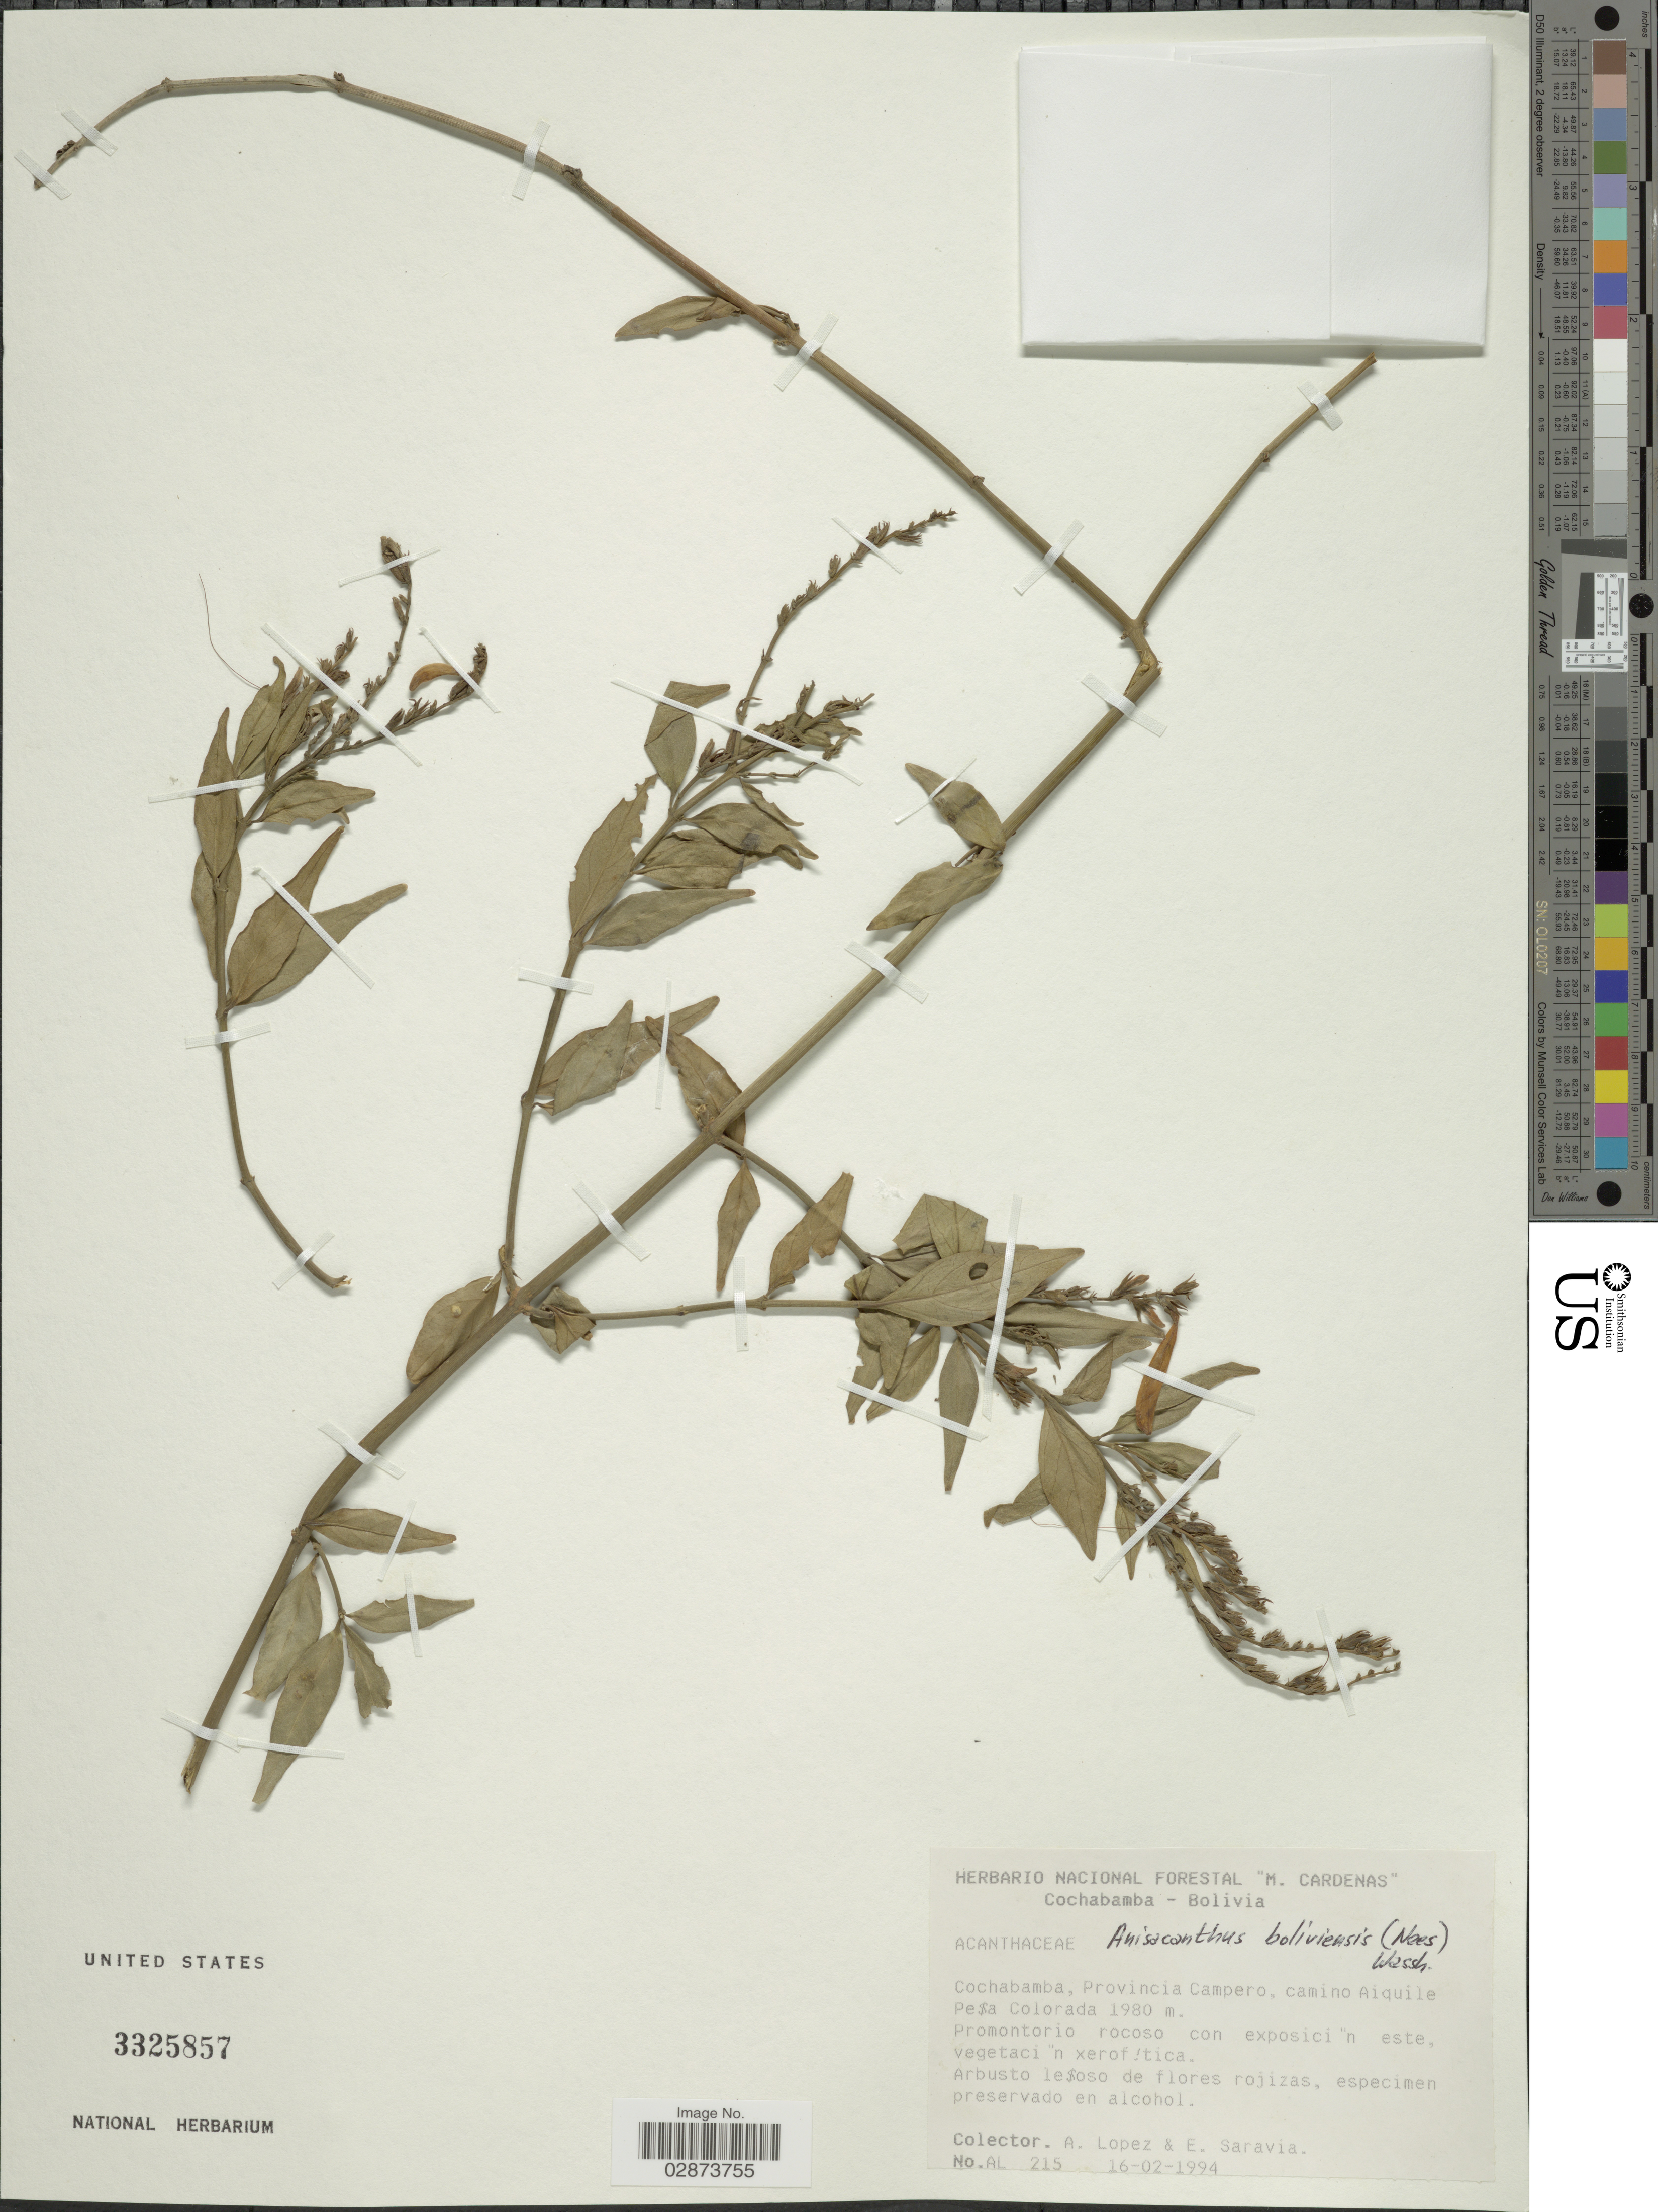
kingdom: Plantae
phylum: Tracheophyta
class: Magnoliopsida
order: Lamiales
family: Acanthaceae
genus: Thyrsacanthus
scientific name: Thyrsacanthus boliviensis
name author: (Nees) A.L.A. Côrtes & Rapini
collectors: A. Lopez & E. Saravia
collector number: AL 215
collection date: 1994-02-16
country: Bolivia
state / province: Cochabamba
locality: Provincia Campero, camino Aiquile Pesa Colorada.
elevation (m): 1980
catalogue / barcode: US 3325857